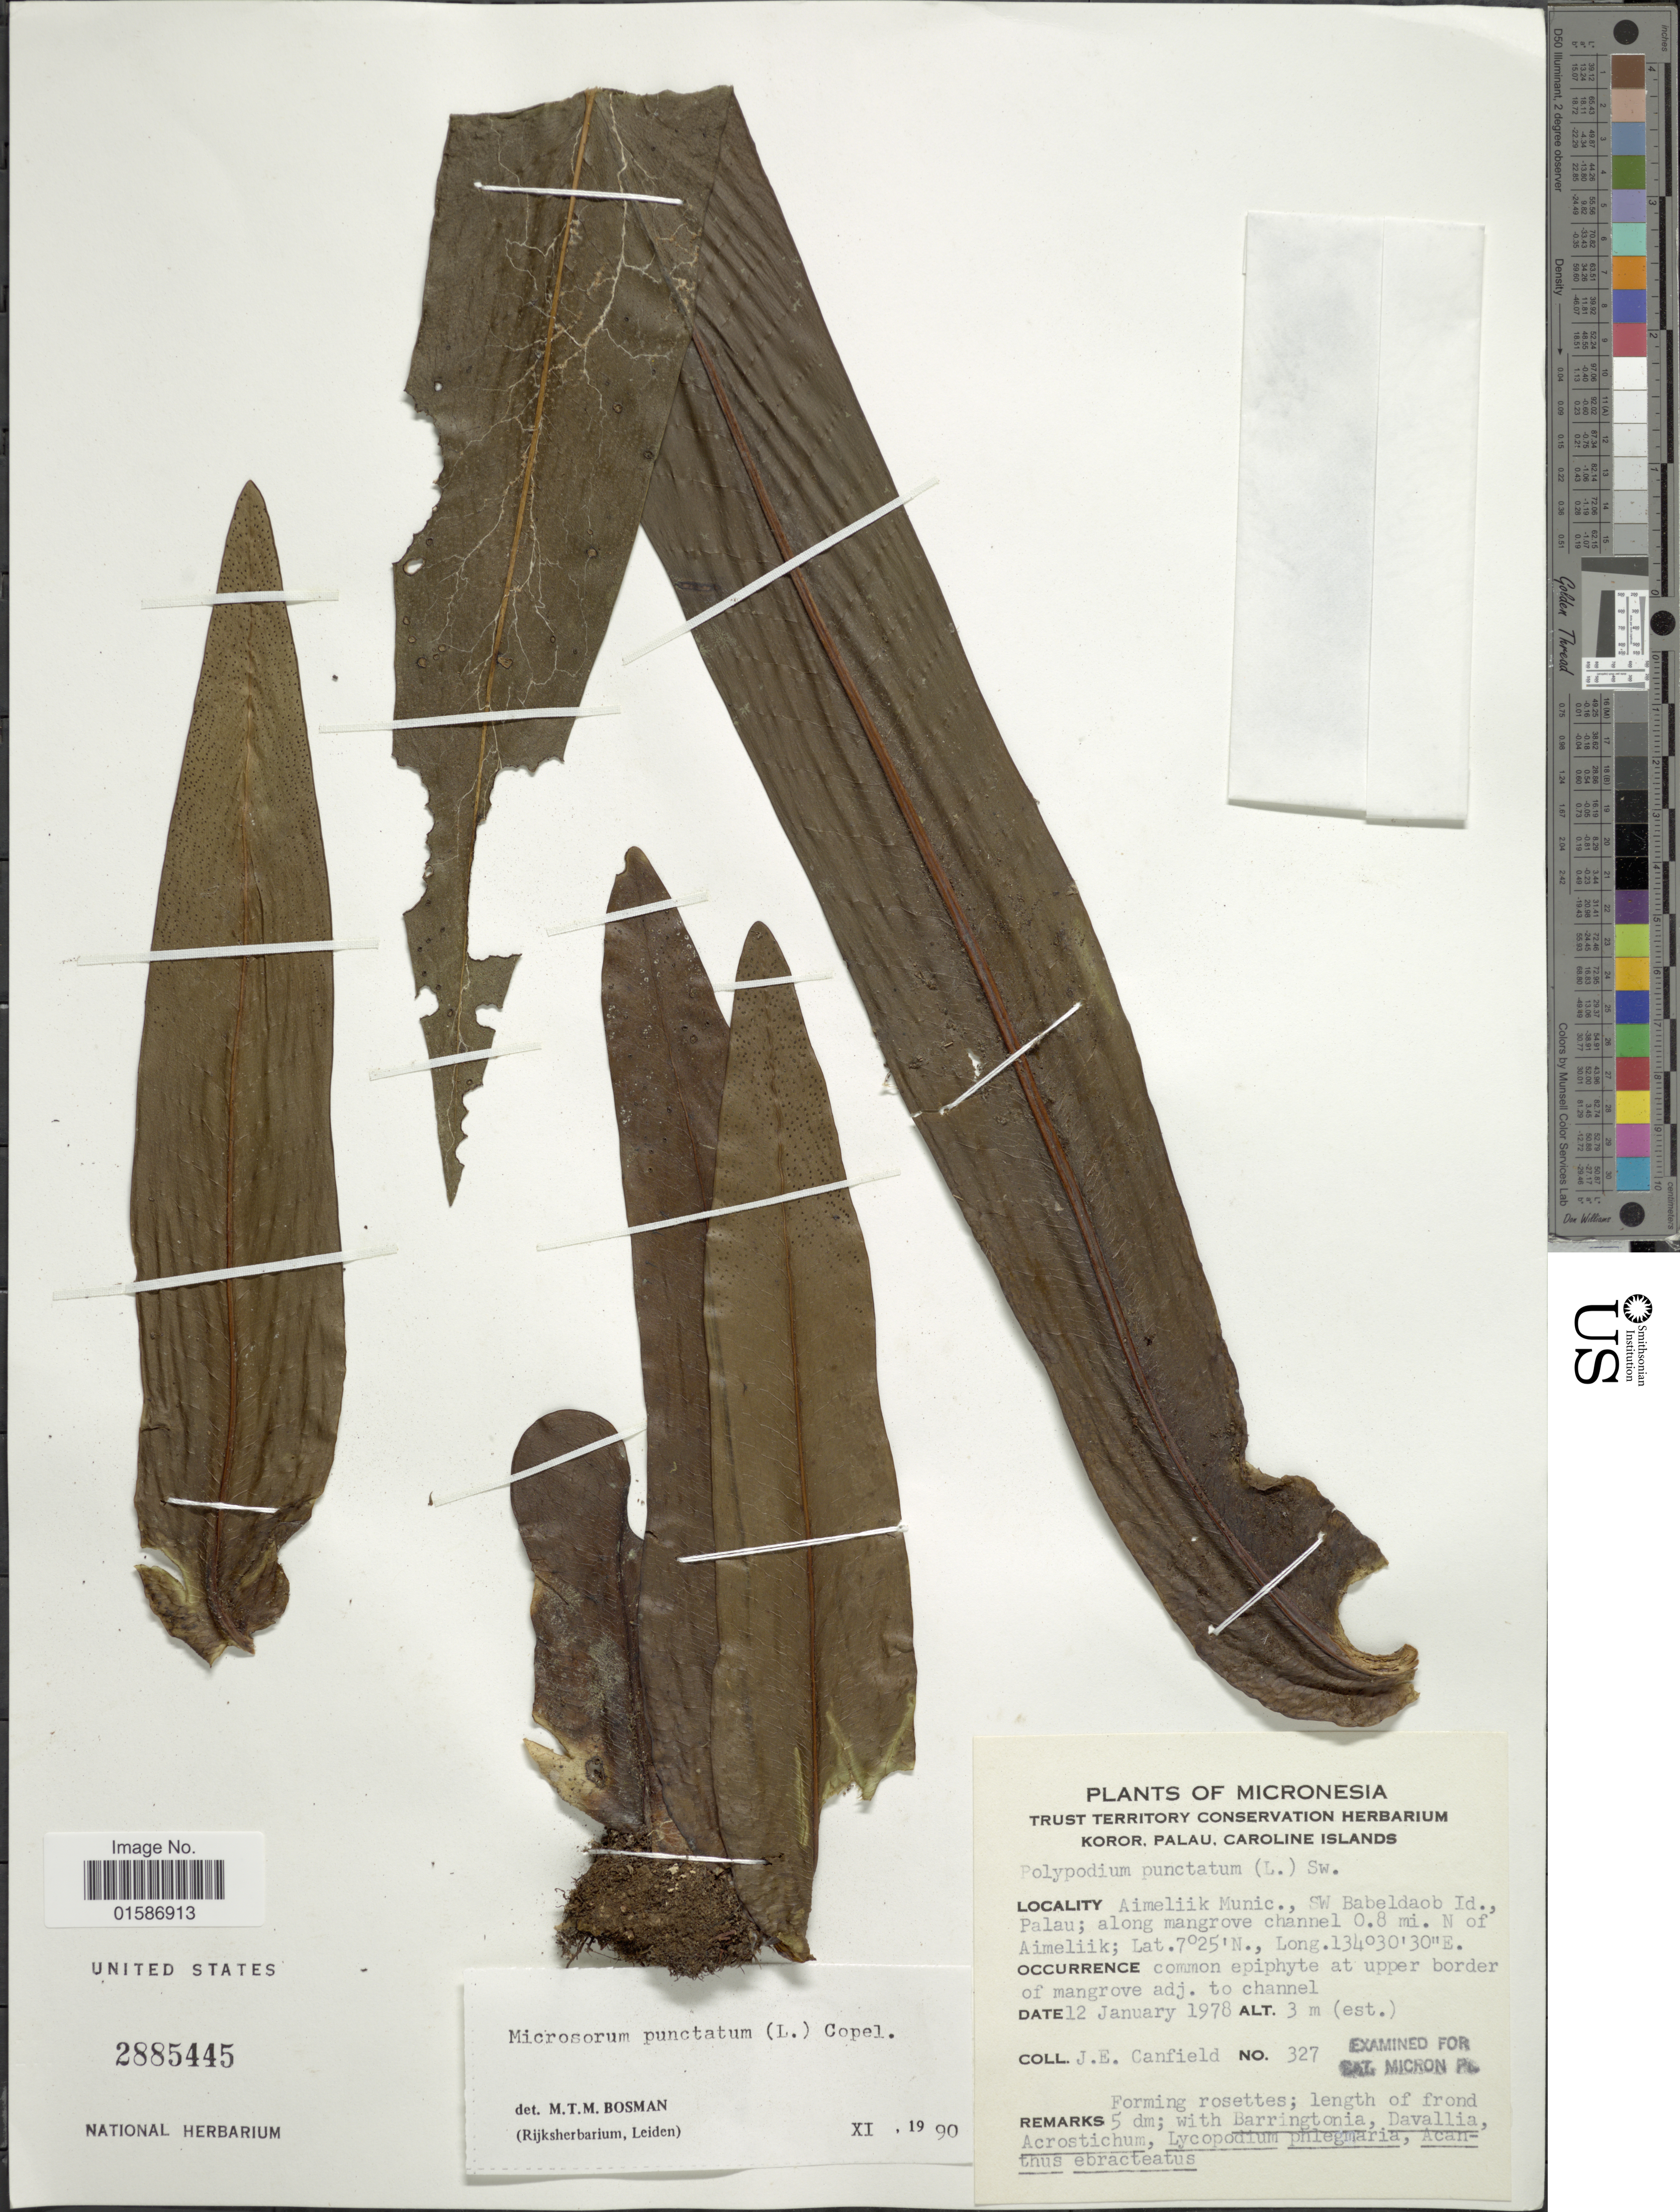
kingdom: Plantae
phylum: Tracheophyta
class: Polypodiopsida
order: Polypodiales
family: Polypodiaceae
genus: Microsorum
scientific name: Microsorum punctatum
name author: (L.) Copel.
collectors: J. E. Canfield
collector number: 327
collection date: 1978-01-12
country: Palau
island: Babeldaob [Babelthuap]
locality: Micronesia, Aimeliik Munic., SW Babeldaob Id., Palau; along mangrove channel 0.8 mi. N of Aimeliik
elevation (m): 3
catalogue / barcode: US 2885445